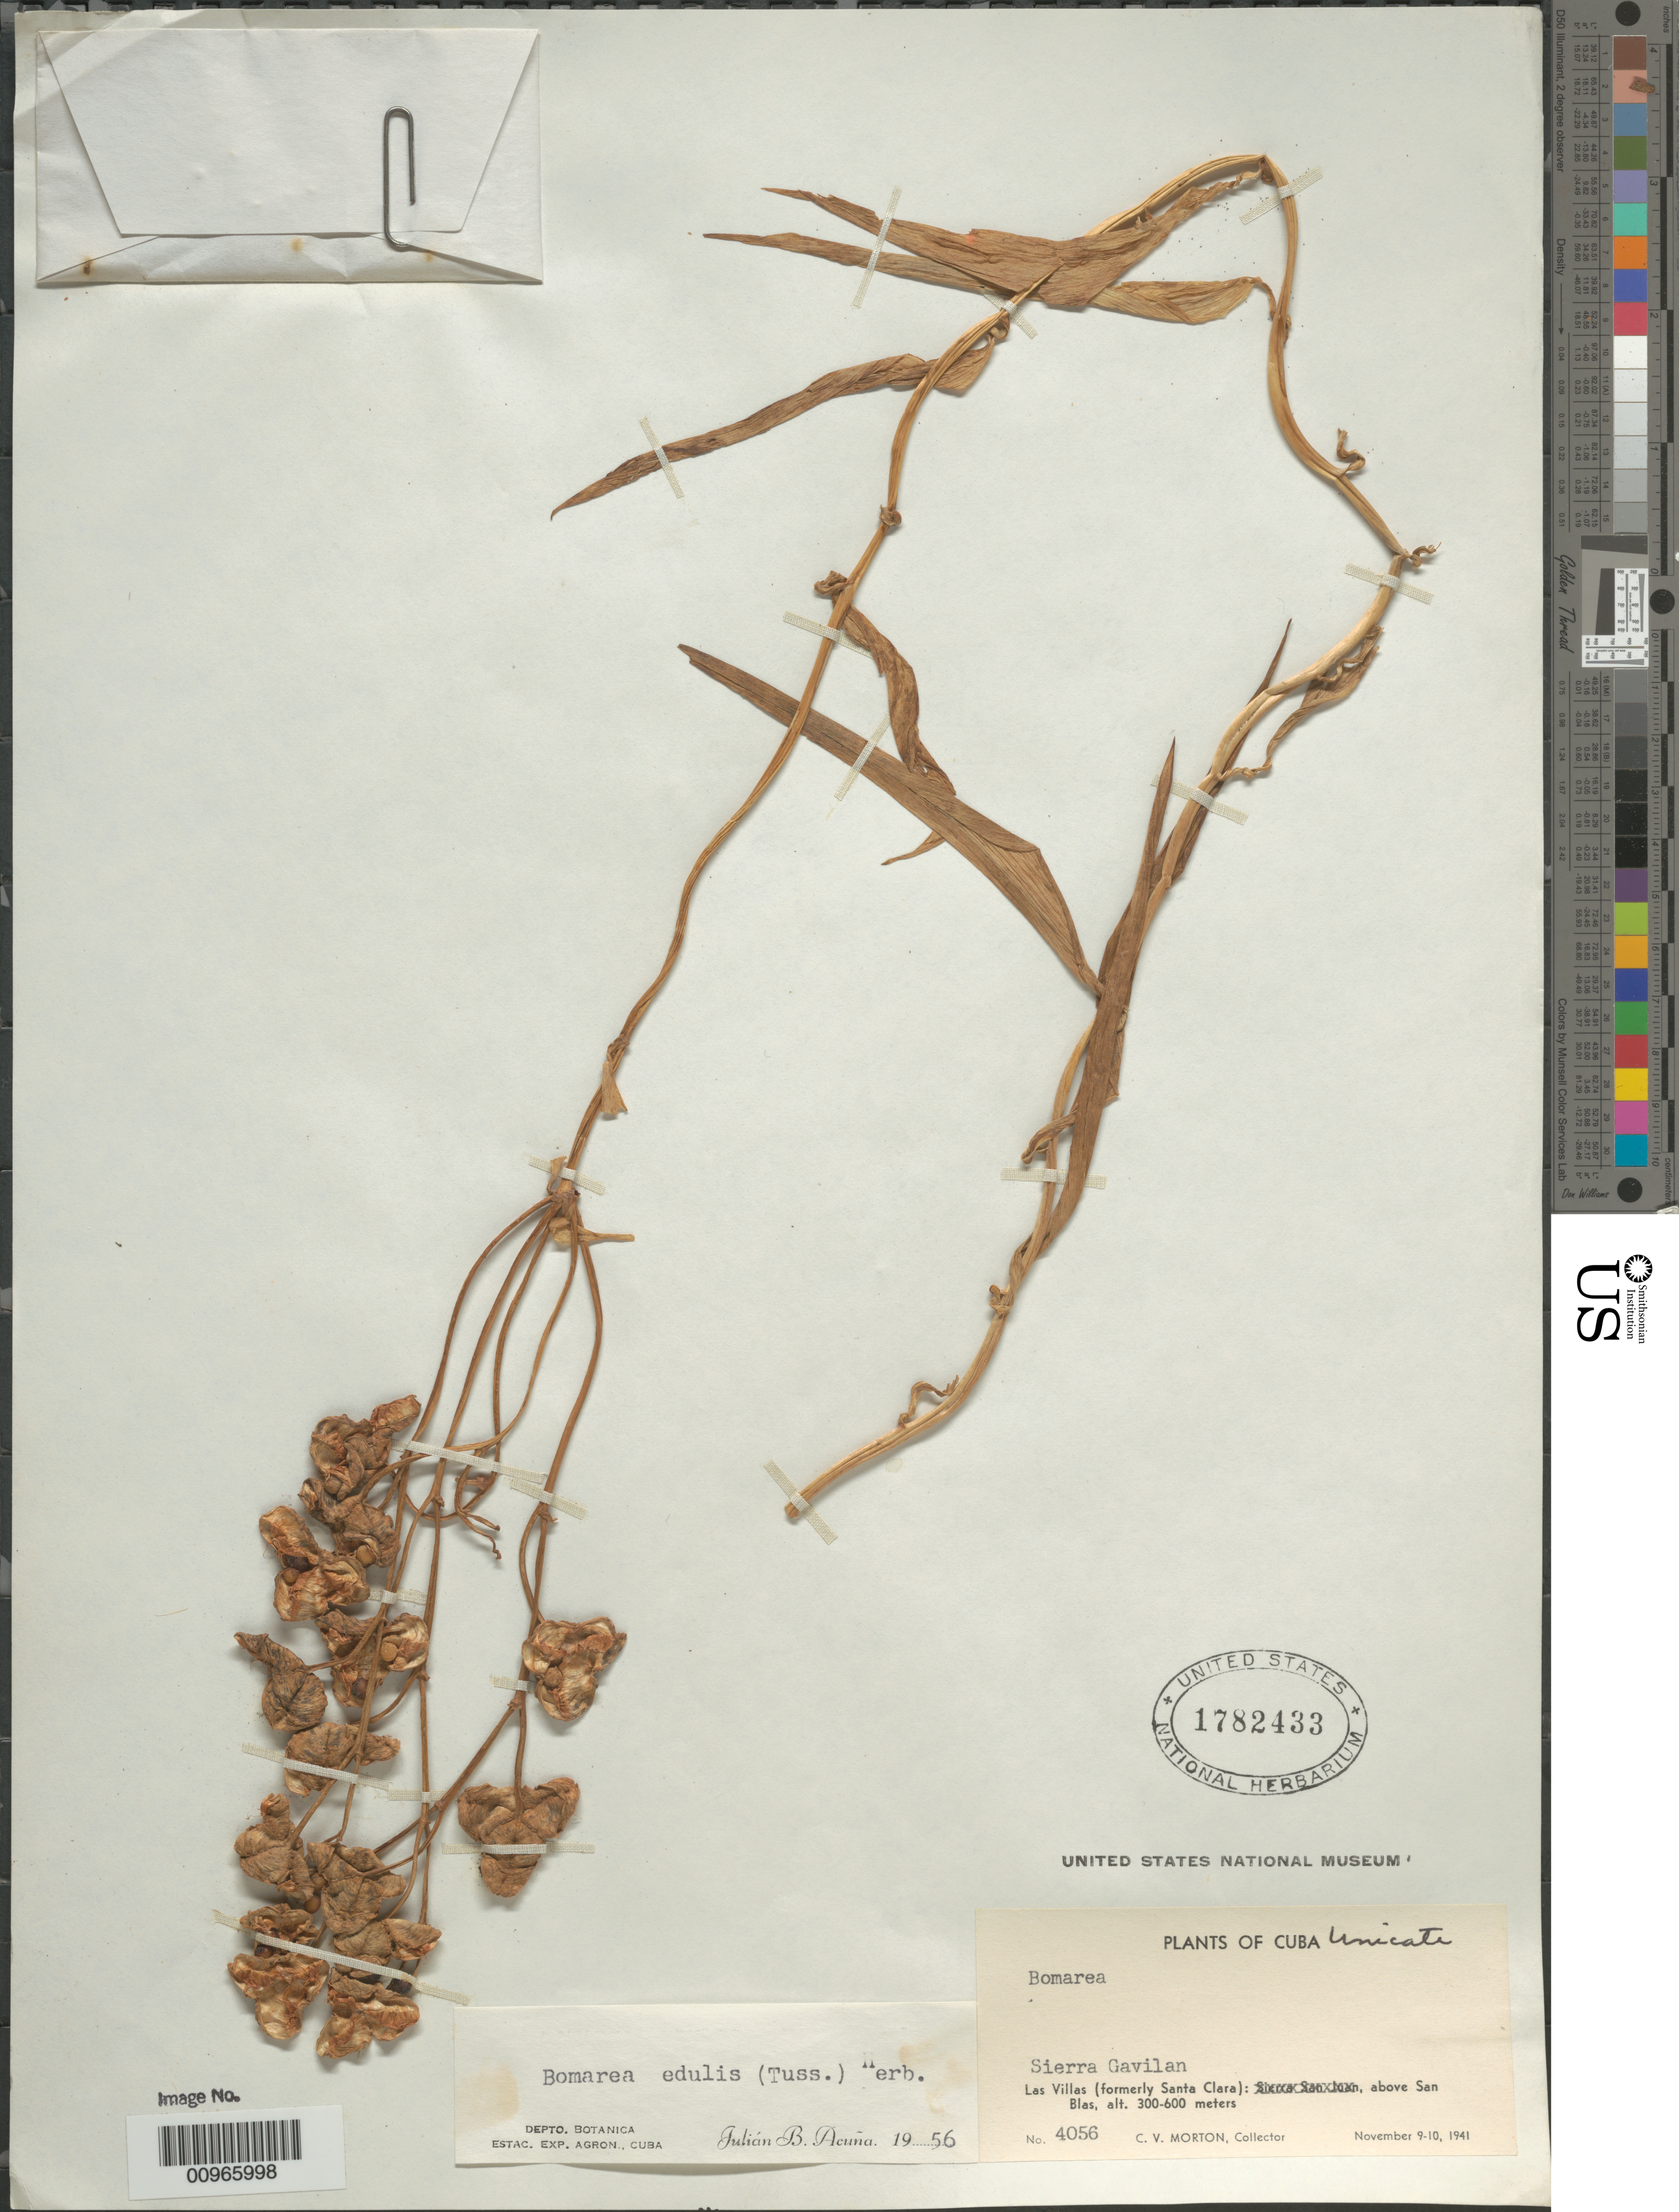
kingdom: Plantae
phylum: Tracheophyta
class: Liliopsida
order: Liliales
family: Alstroemeriaceae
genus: Bomarea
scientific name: Bomarea edulis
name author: (Tussac) Herb.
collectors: C. V. Morton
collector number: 4056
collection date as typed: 09 Nov 1941 to 10 Nov 1941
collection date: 1941-11-09/1941-11-10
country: Cuba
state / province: Las Villas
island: Cuba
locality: Sierra Gavilan, above San Blas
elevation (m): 300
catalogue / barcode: US 1782433